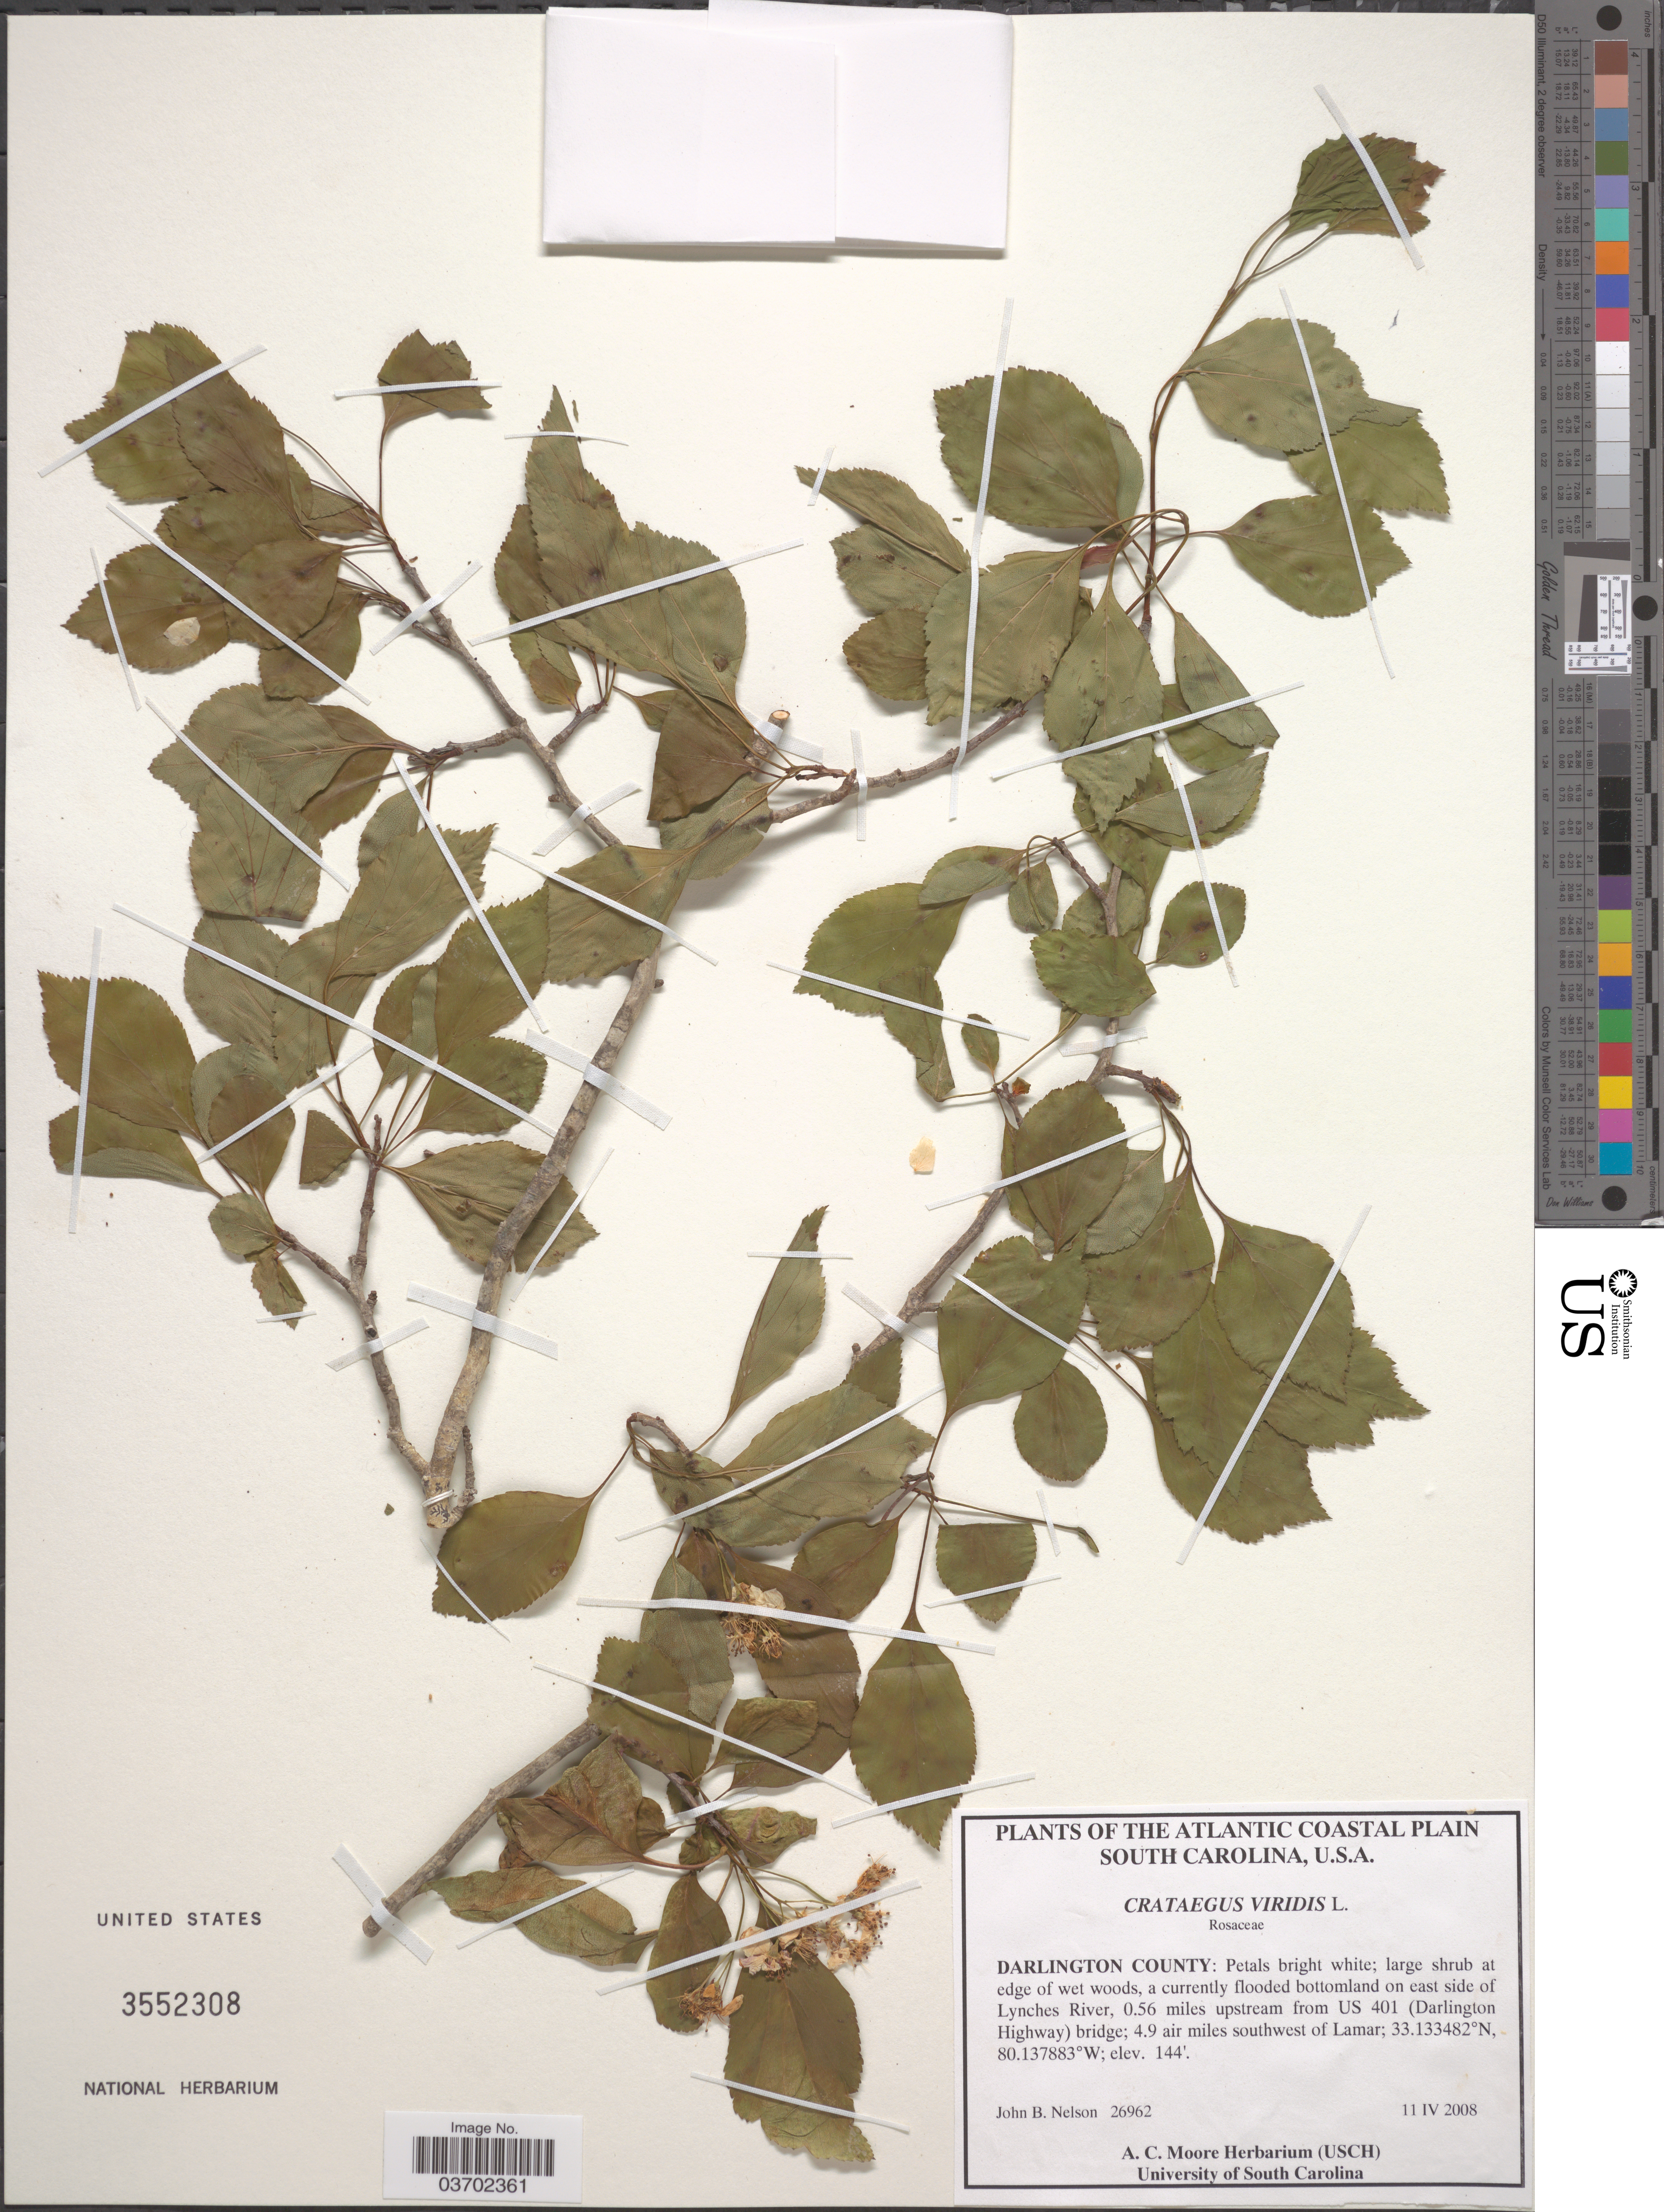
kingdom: Plantae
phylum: Tracheophyta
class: Magnoliopsida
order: Rosales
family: Rosaceae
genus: Crataegus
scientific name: Crataegus viridis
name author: L.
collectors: J. B. Nelson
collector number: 26962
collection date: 2008-04-11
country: United States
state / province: South Carolina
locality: The Atlantic Coastal Plain. Darlington County; large shrub at edge of wet woods, a currently flooded bottomland on east side of Lynches River, 0.56 miles upstream from US 401 (Darlington Highway) bridge; 4.9 air miles southwest of Lamar.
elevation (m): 44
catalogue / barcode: US 3552308